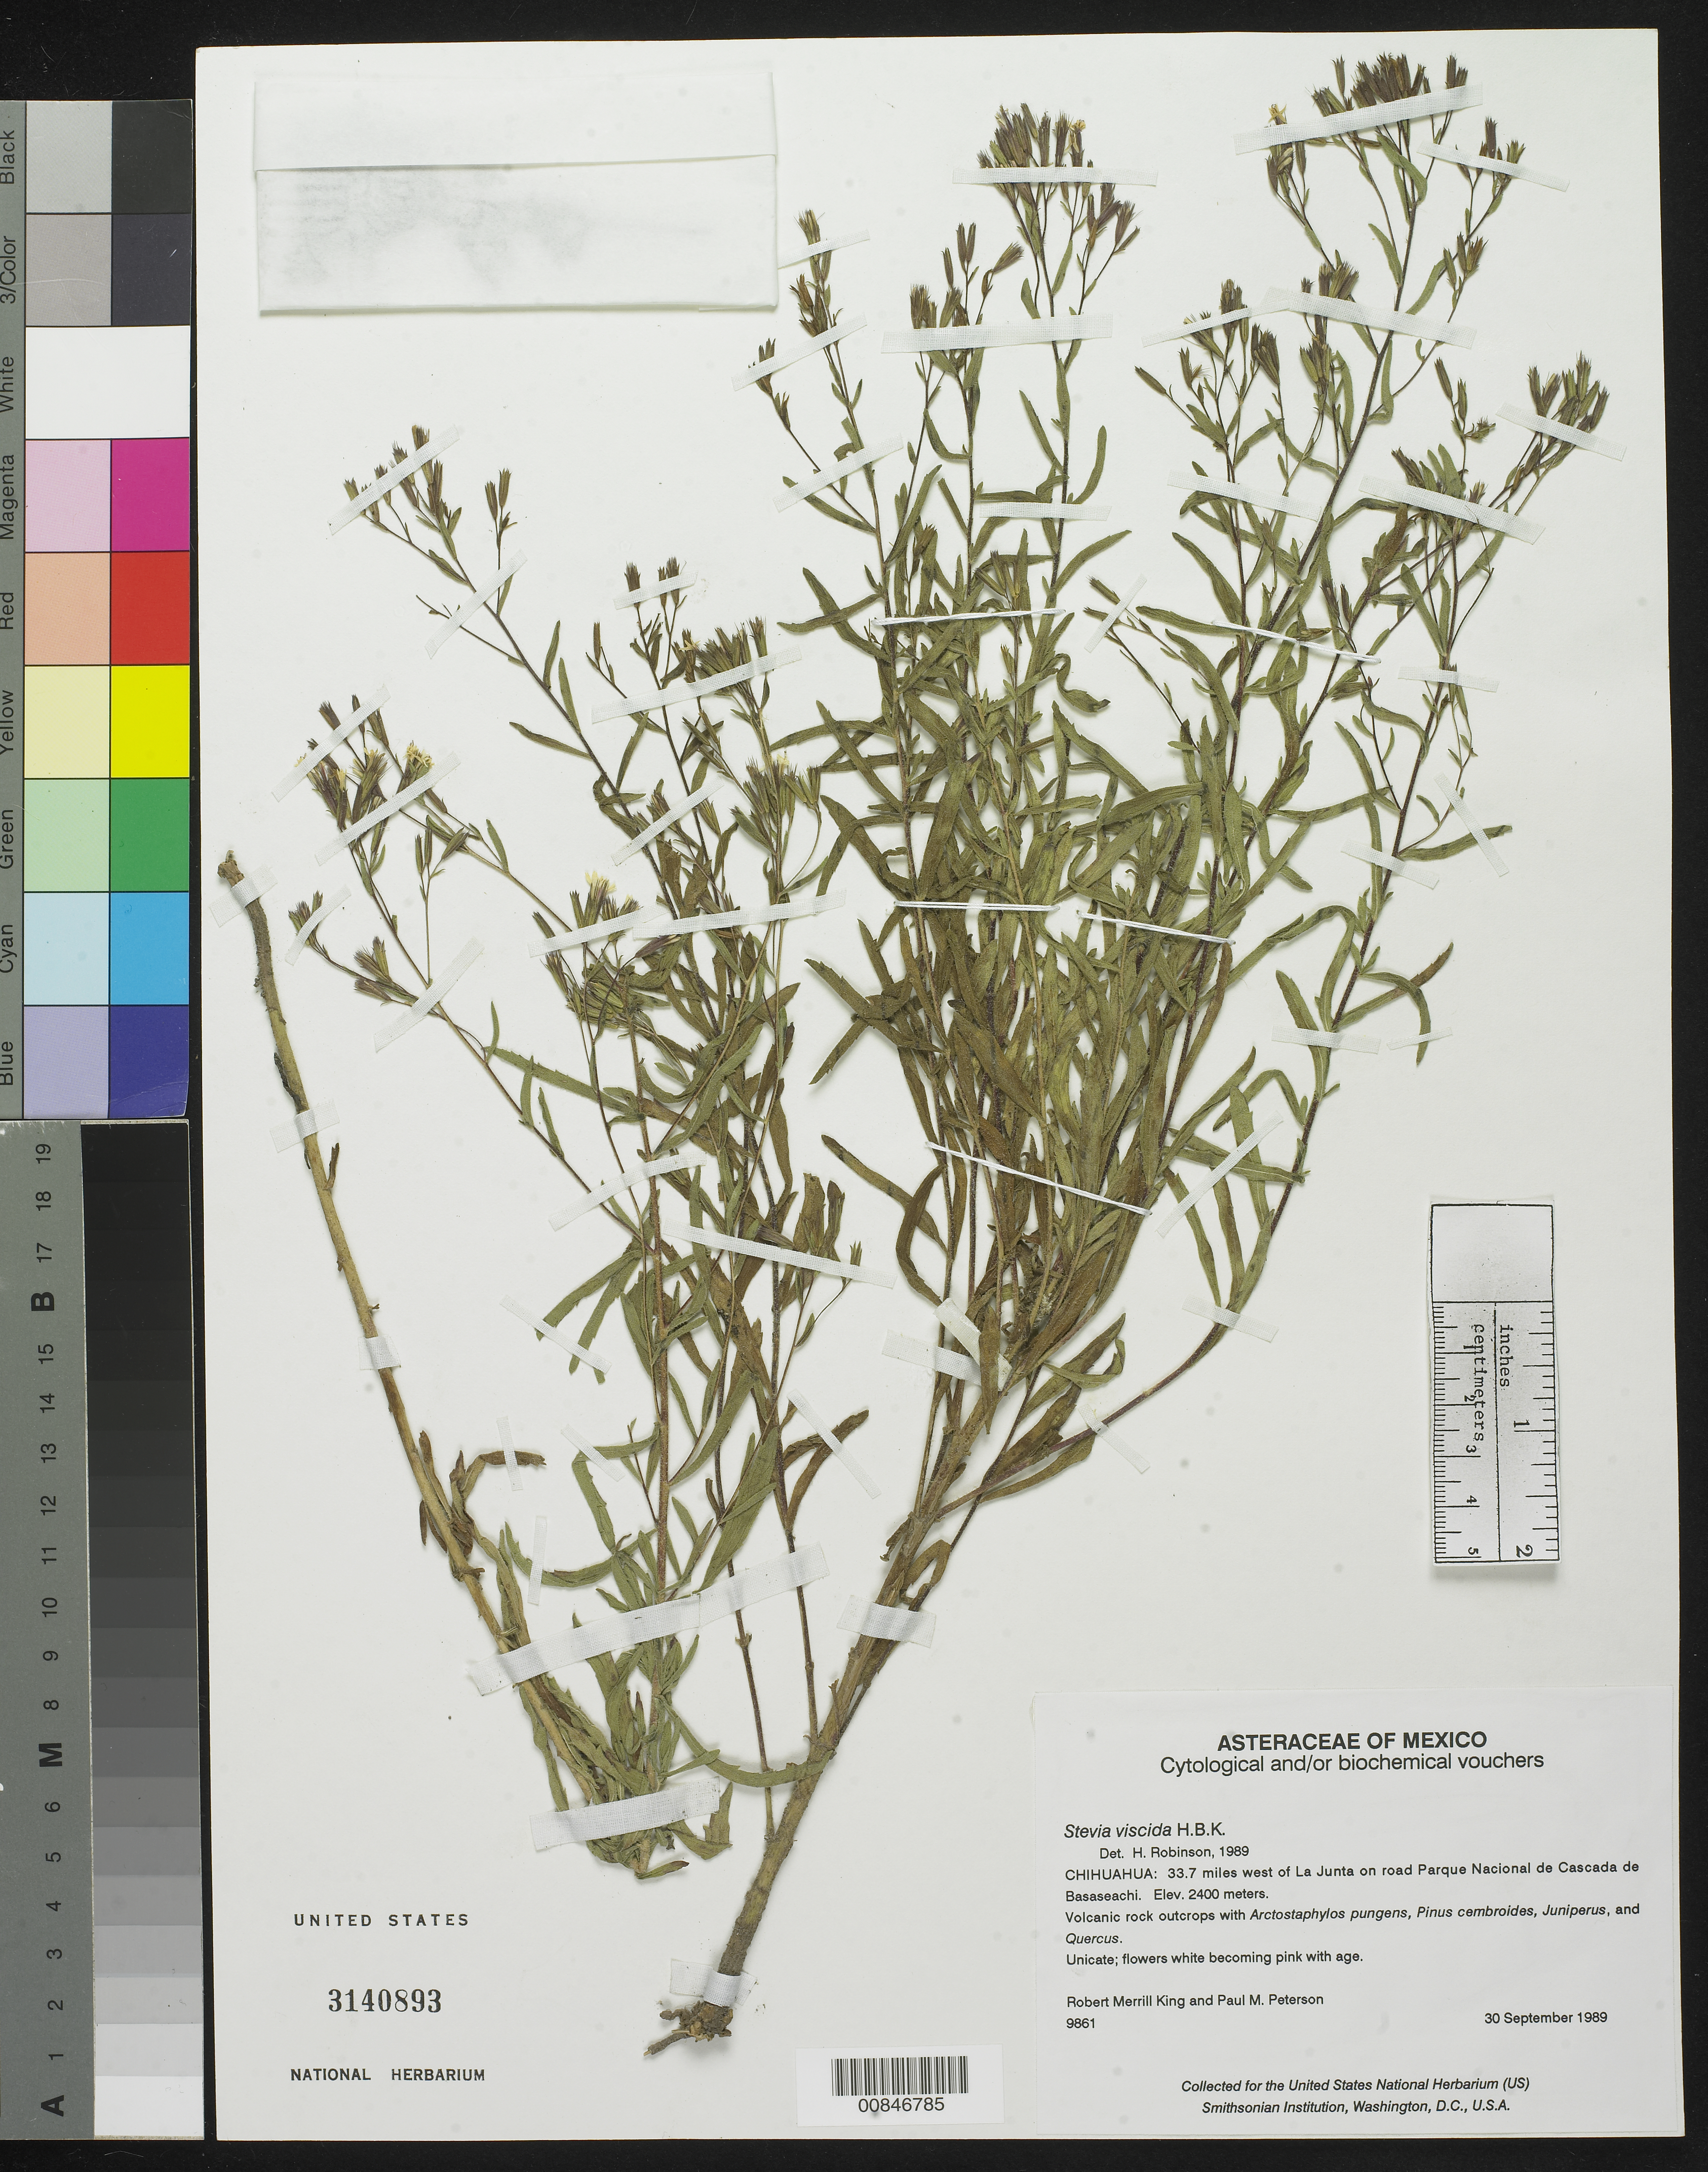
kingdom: Plantae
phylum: Tracheophyta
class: Magnoliopsida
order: Asterales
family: Asteraceae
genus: Stevia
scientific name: Stevia viscida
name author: Kunth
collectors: R. M. King & P. M. Peterson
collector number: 9861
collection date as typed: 30 Sep 1989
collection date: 1989-09-30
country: Mexico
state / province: Chihuahua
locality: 33.7 miles west of La Junta on road Parque Nacional de Cascada de Basaseachic.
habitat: Volcanic rock outcrops with Arctostaphylos pungens, Pinus cembroides, Juniperus, and Quercus.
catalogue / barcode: US 3140893